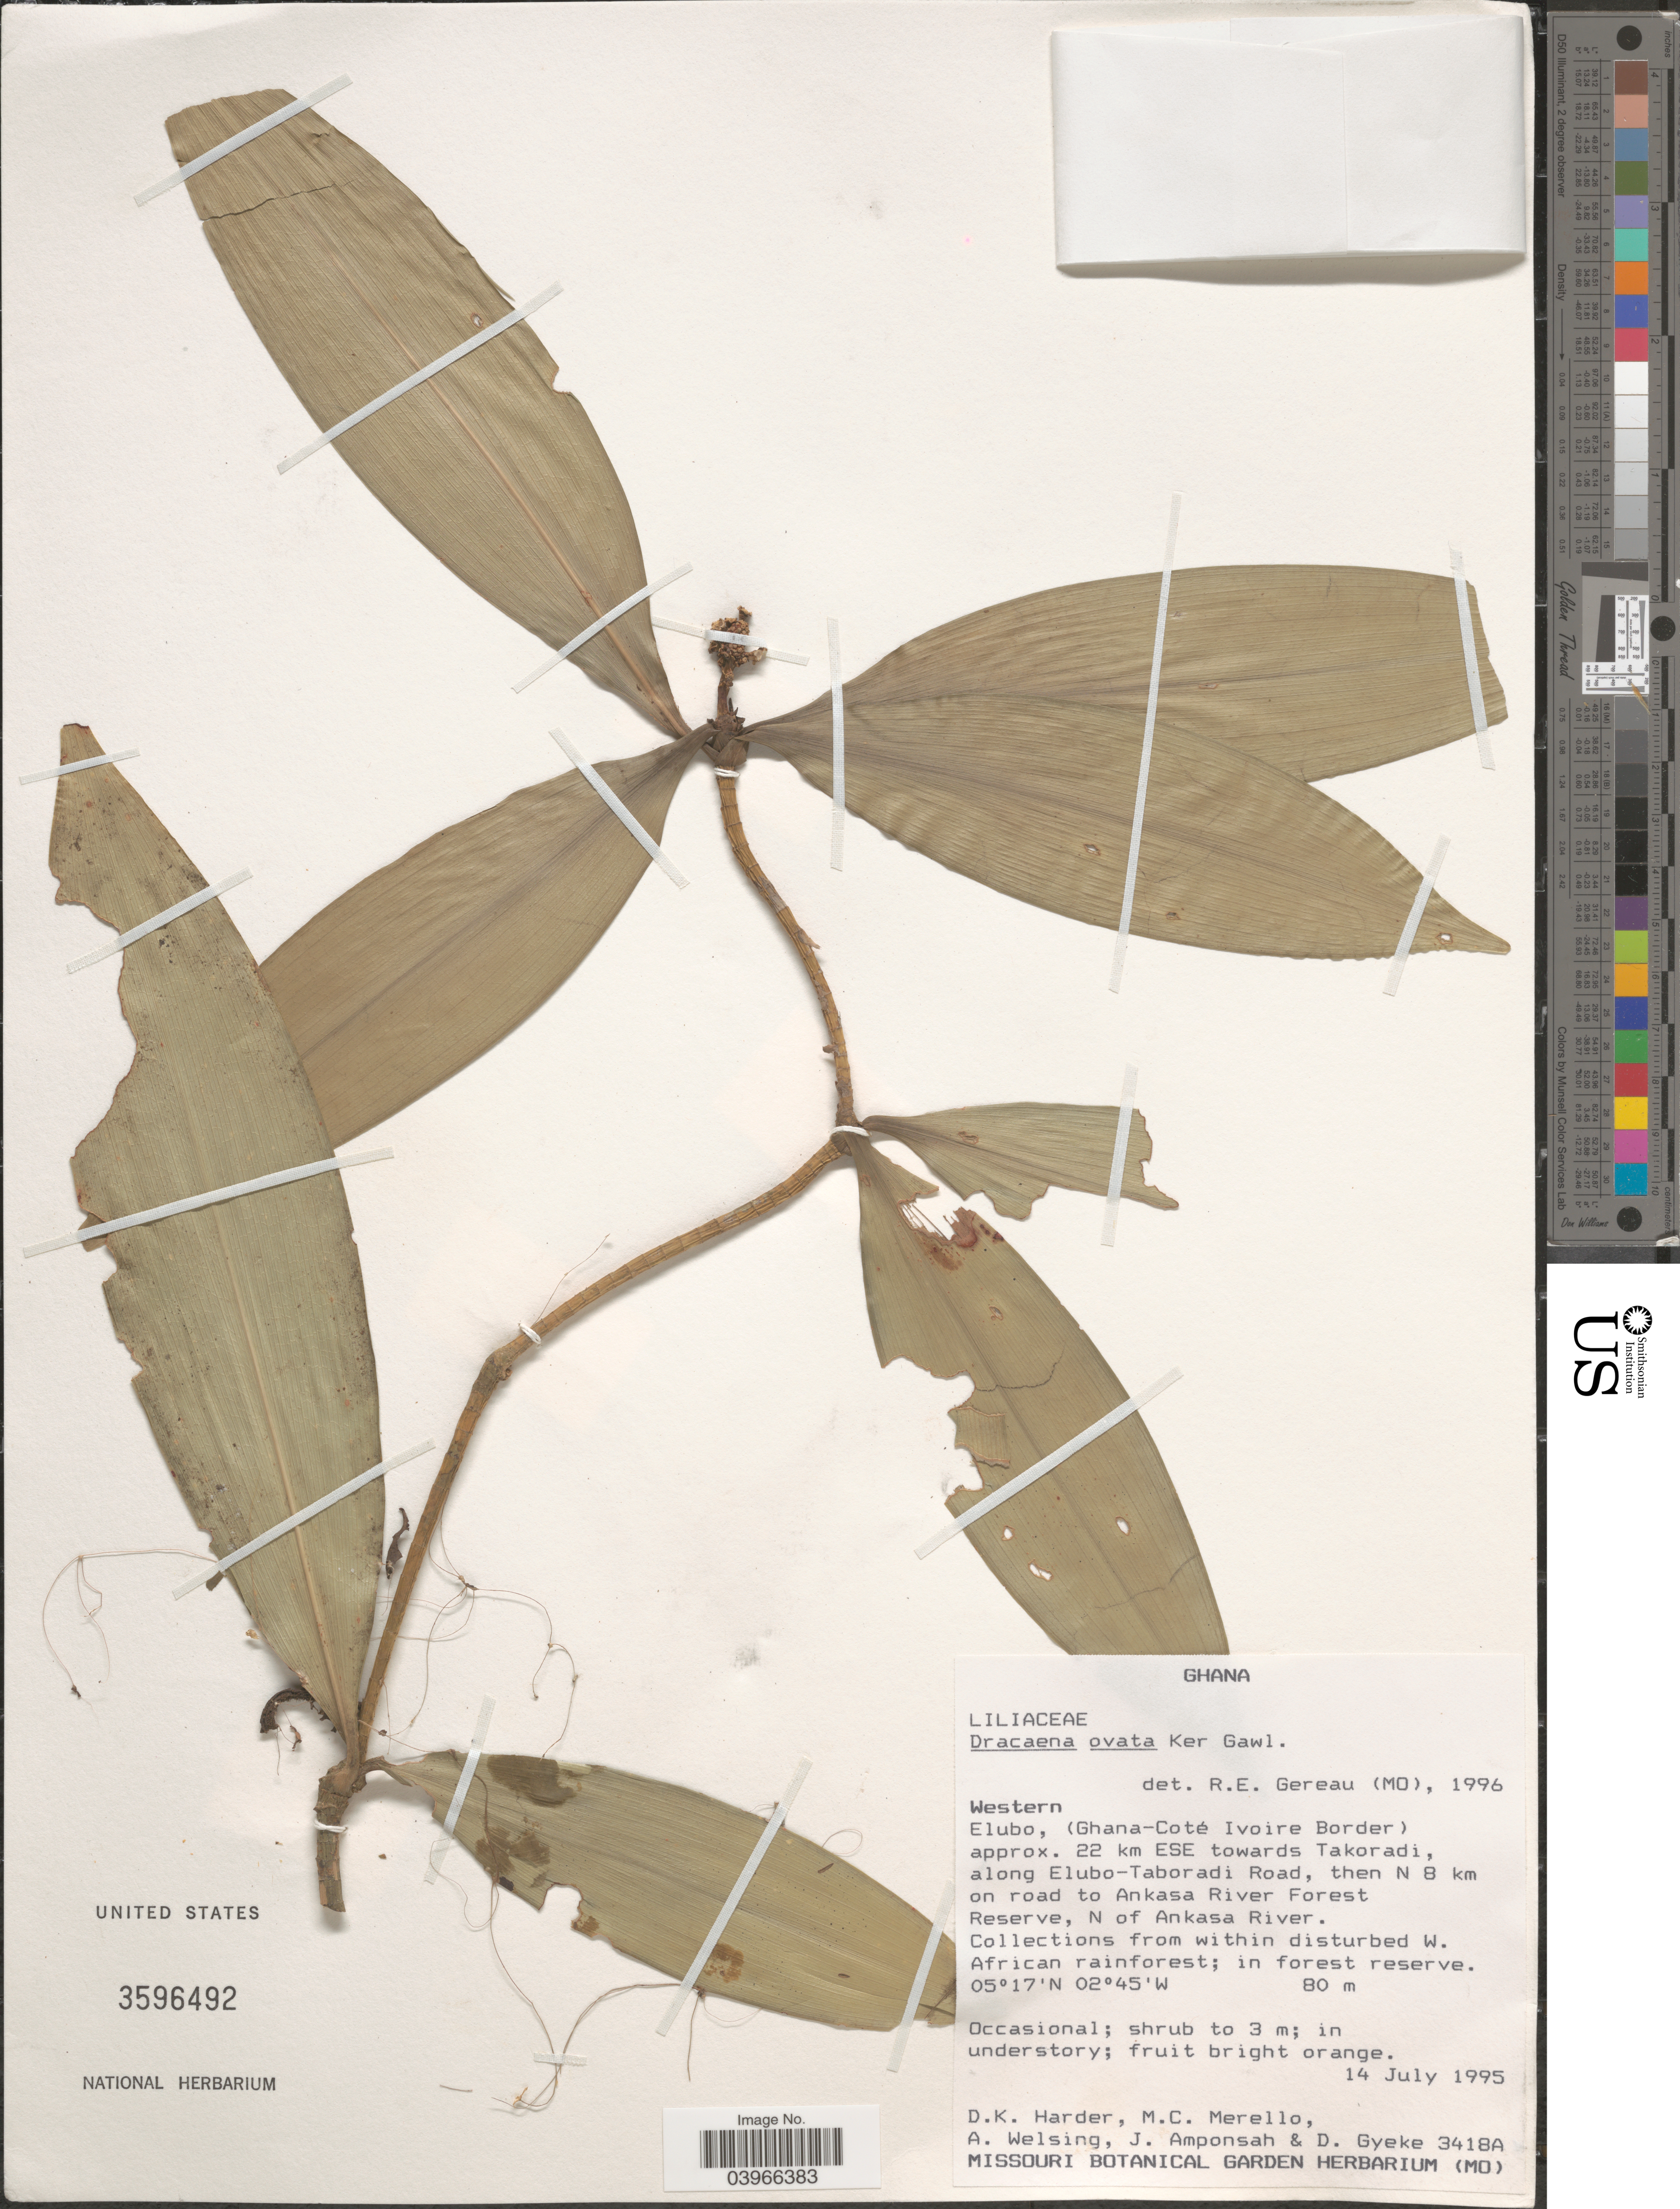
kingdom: Plantae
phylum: Tracheophyta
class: Liliopsida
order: Asparagales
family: Asparagaceae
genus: Dracaena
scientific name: Dracaena ovata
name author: Ker Gawl.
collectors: D. Harder, M. Merello, A. Welsing, J. Amponsah & D. Gyeke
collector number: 3418A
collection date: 1995-07-14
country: Ghana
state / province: Western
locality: Elubo, (Ghana-Coté Ivoire Border) approx. 22 km ESE towards Takoradi, along Elubo-Taboradi Road, then N 8 km on road to Ankasa River Forest Reserve, N of Ankasa River. Within disturbed W. African rainforest.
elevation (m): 80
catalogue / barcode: US 3596492